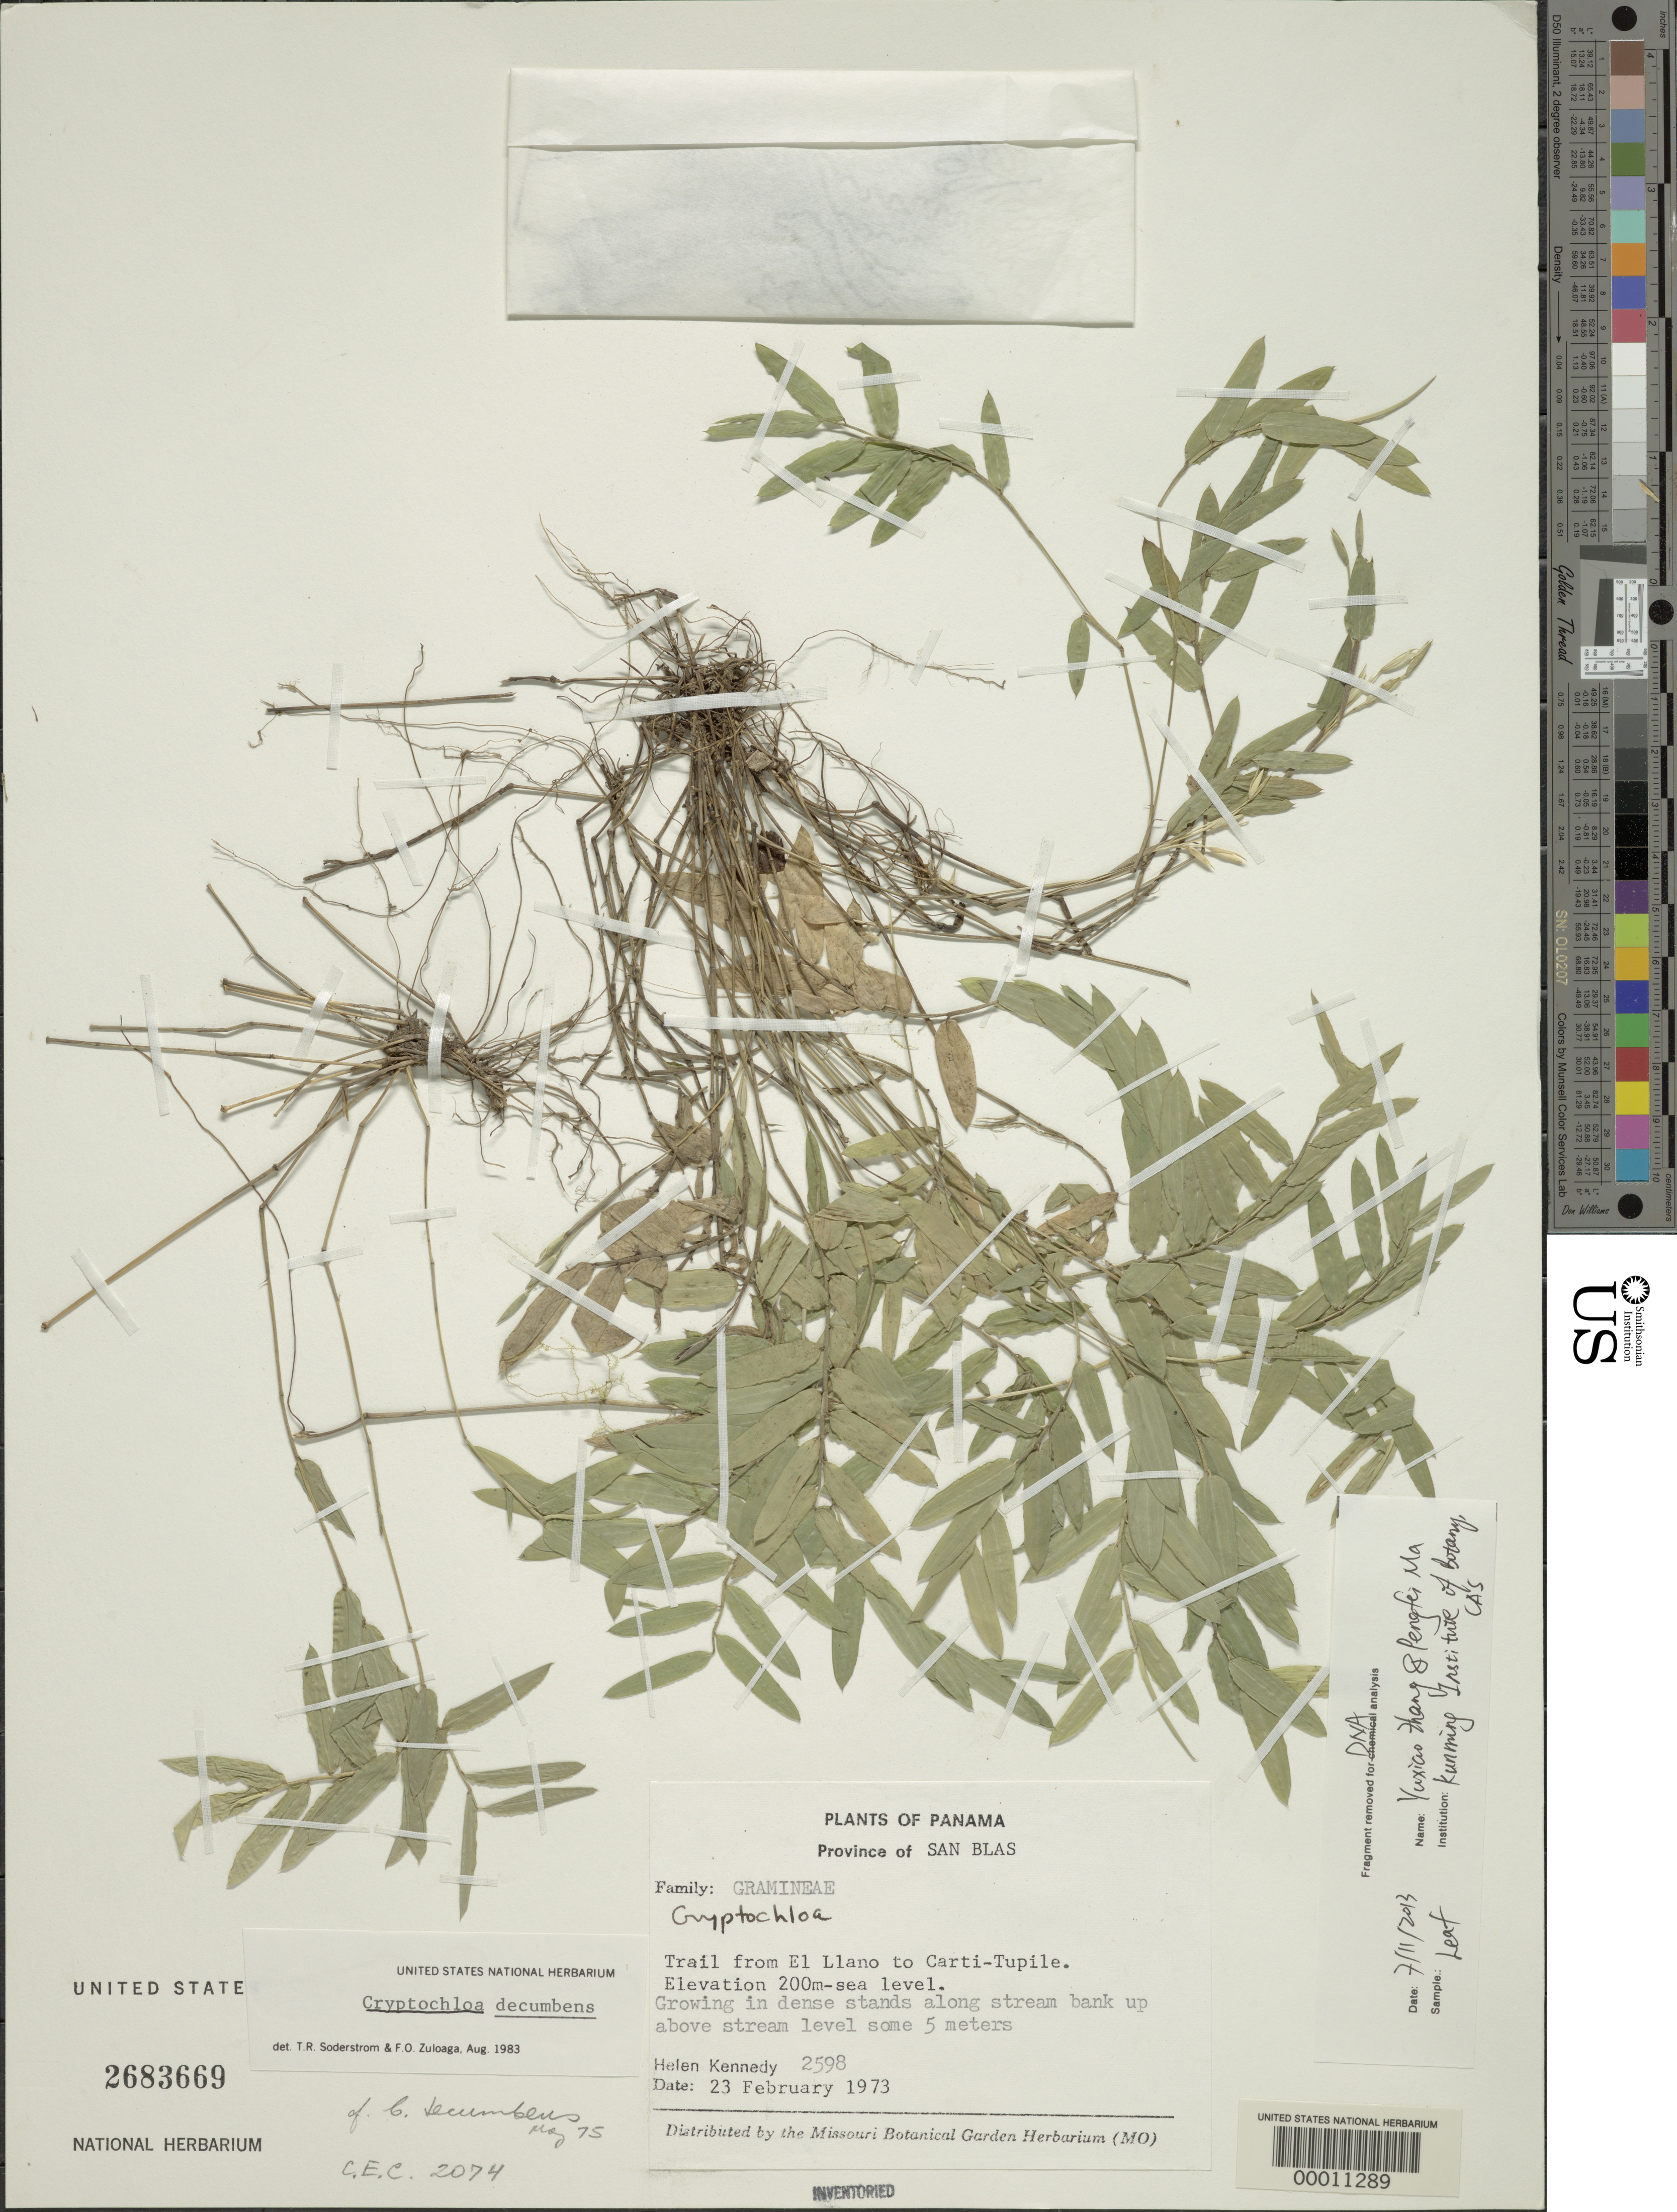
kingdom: Plantae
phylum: Tracheophyta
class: Liliopsida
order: Poales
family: Poaceae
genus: Cryptochloa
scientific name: Cryptochloa decumbens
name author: Soderstr. & Zuloaga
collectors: H. Kennedy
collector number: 2598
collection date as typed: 23 Feb 1973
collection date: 1973-02-23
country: Panama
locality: Prov of San Blas, El Llano, Carti-Tupile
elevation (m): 0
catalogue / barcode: US 2683669